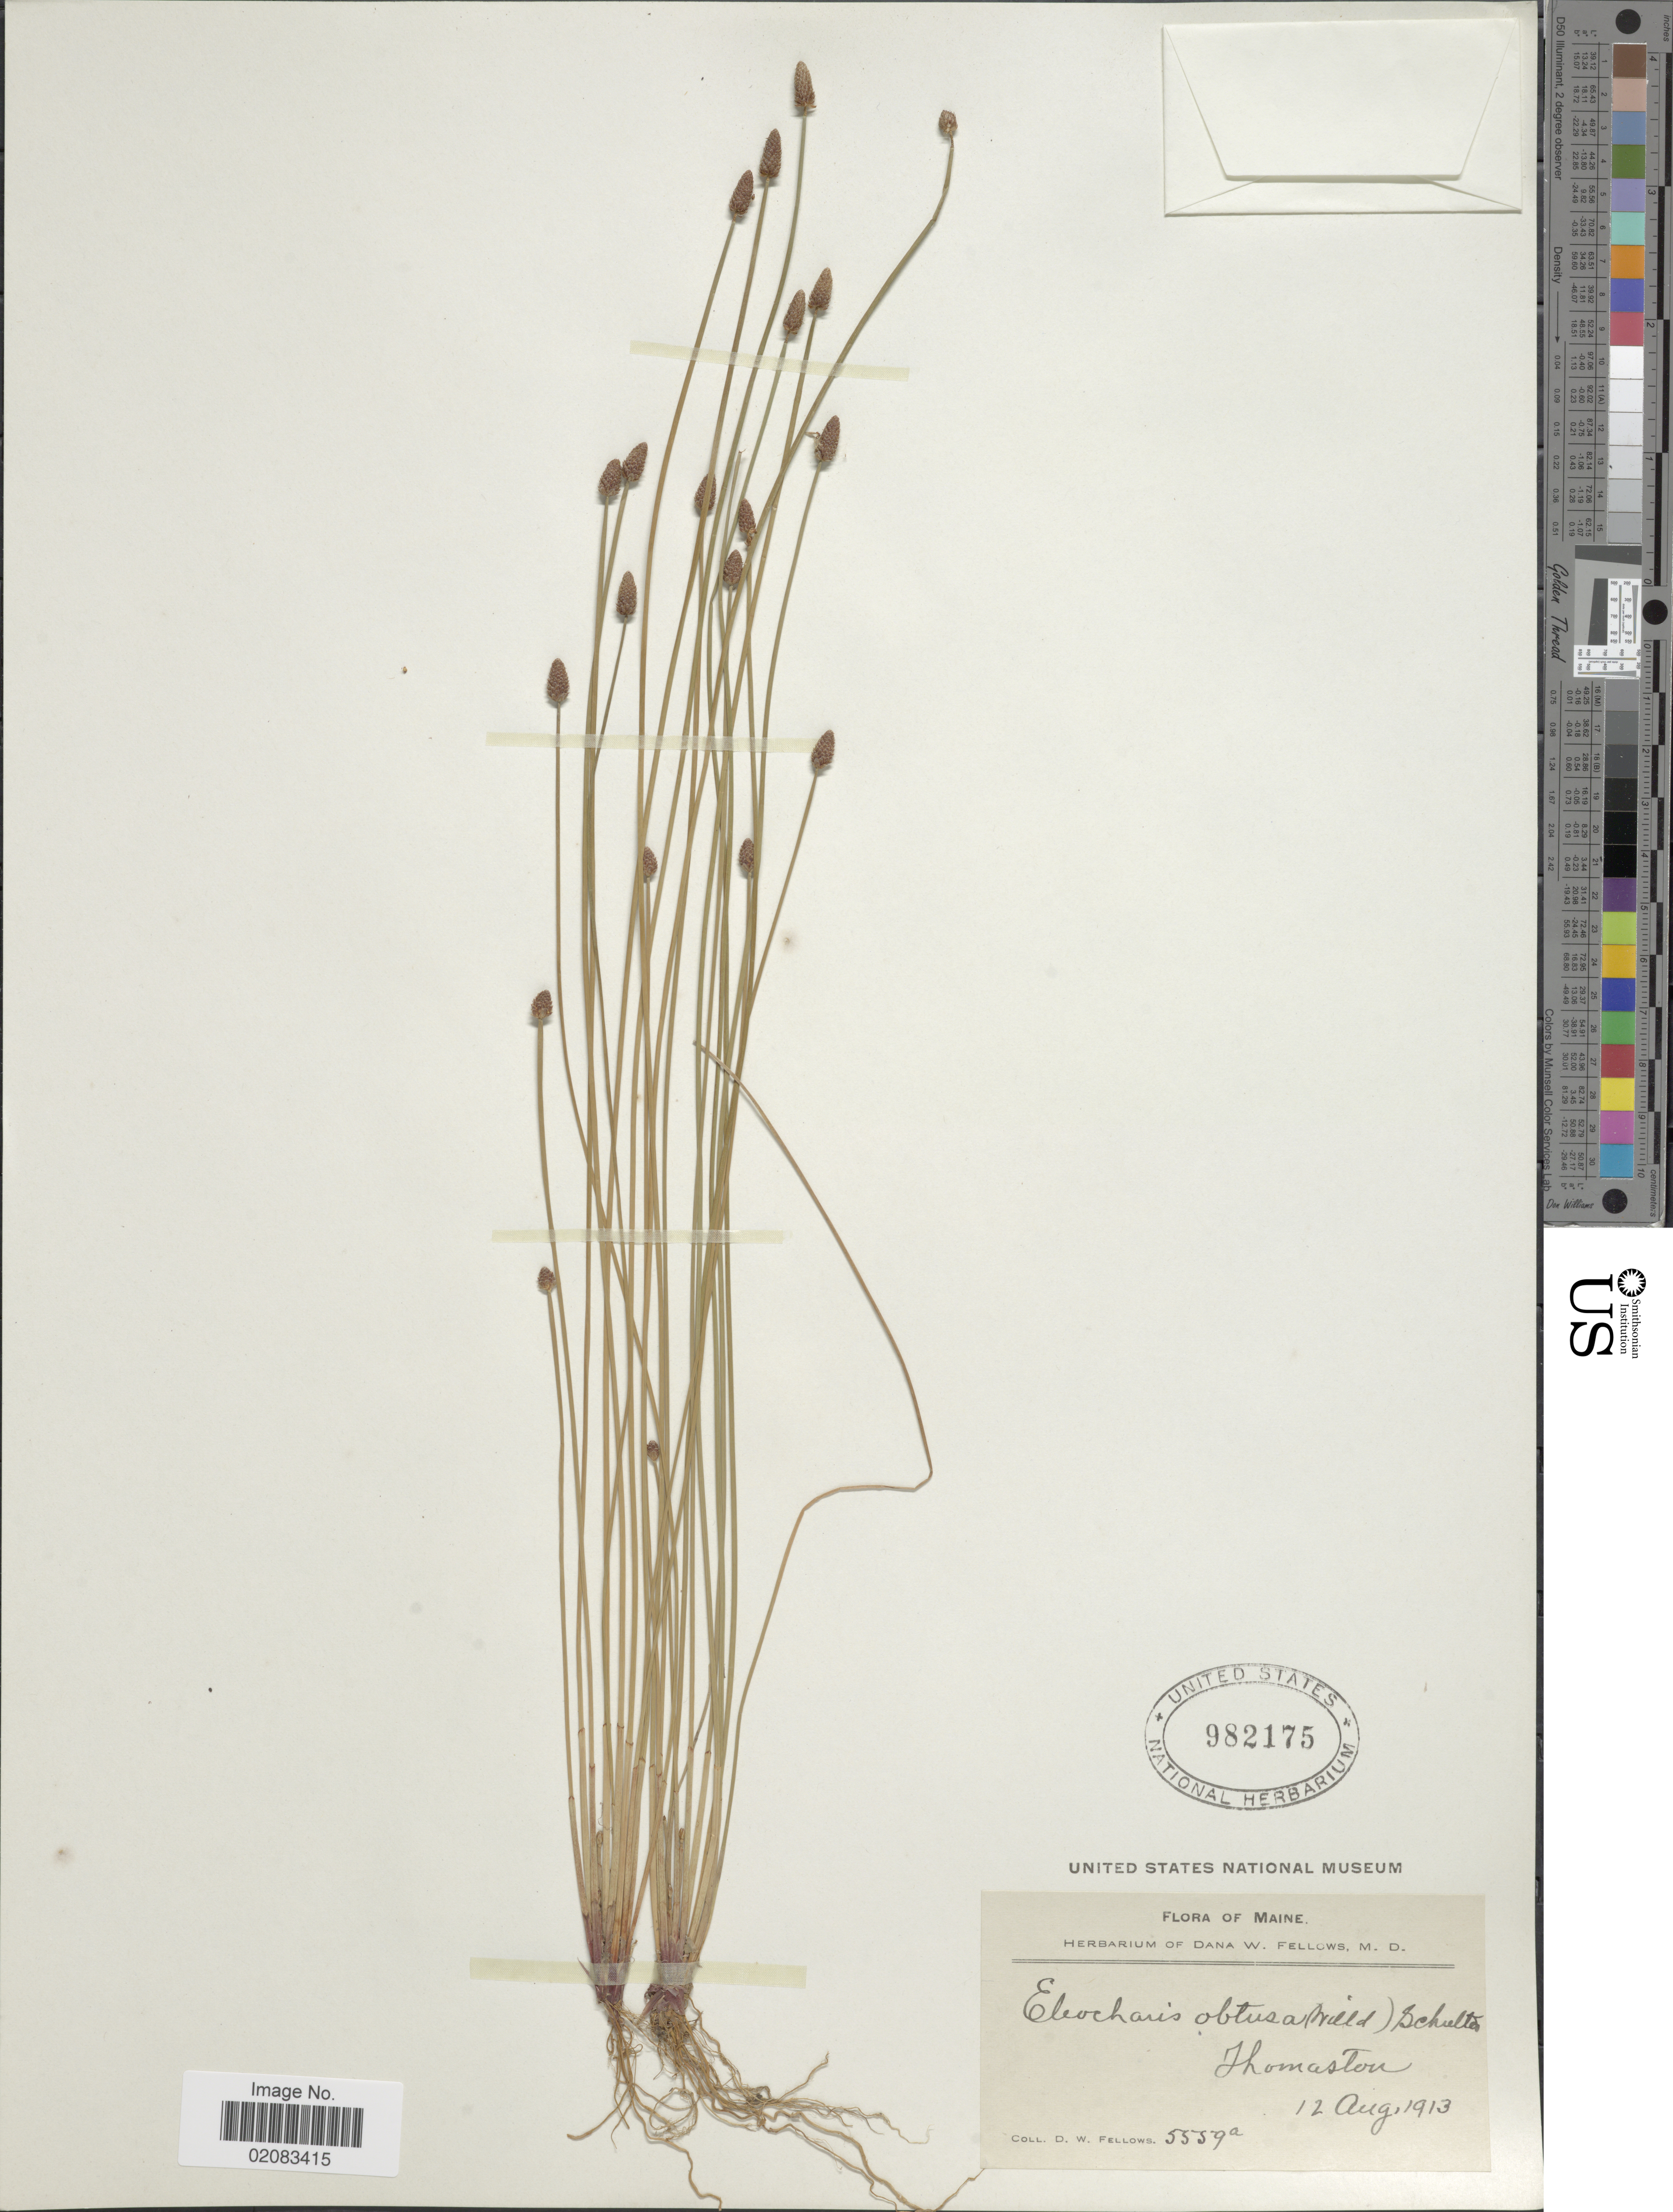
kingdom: Plantae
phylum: Tracheophyta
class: Liliopsida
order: Poales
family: Cyperaceae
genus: Eleocharis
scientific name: Eleocharis obtusa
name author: (Willd.) Schult.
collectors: D. W. Fellows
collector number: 5559a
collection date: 1913-08-12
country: United States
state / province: Maine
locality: Thomaston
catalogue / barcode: US 982175